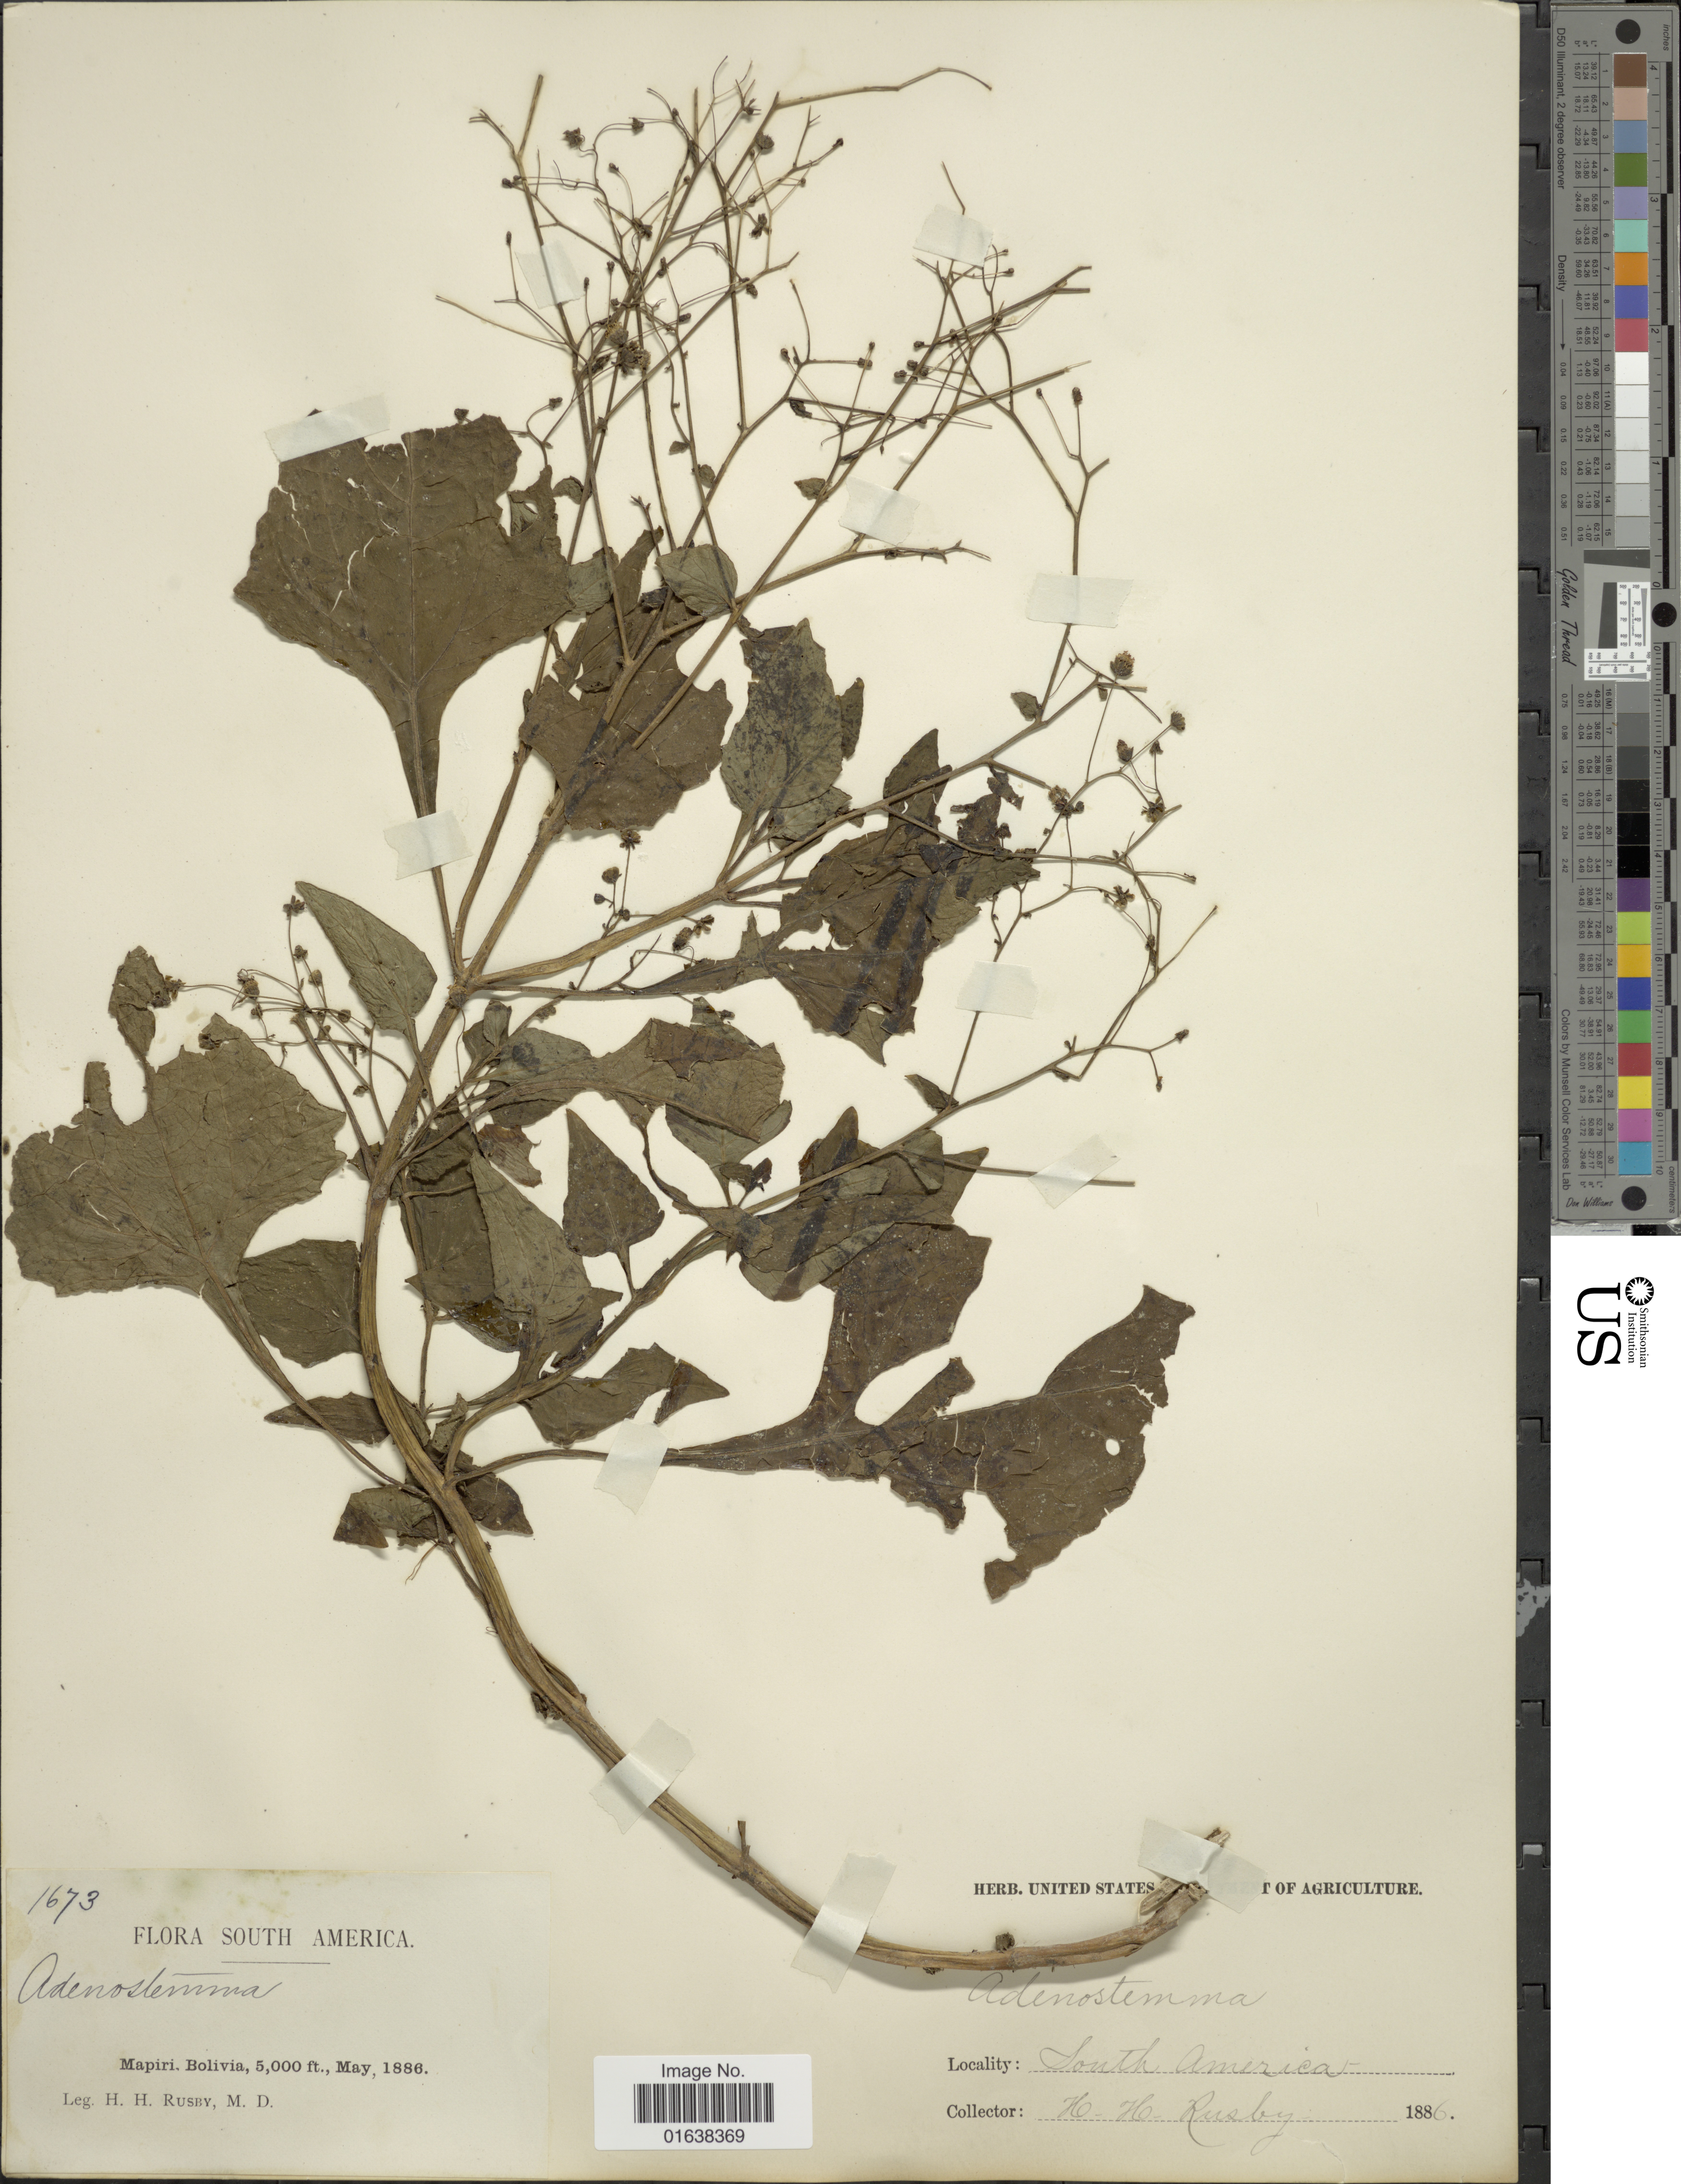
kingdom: Plantae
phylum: Tracheophyta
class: Magnoliopsida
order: Asterales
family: Asteraceae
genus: Adenostemma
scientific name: Adenostemma platyphyllum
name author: Cass.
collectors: H. H. Rusby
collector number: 1673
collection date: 1886-05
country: Bolivia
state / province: La Páz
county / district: Larecaja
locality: Mapiri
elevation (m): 1524